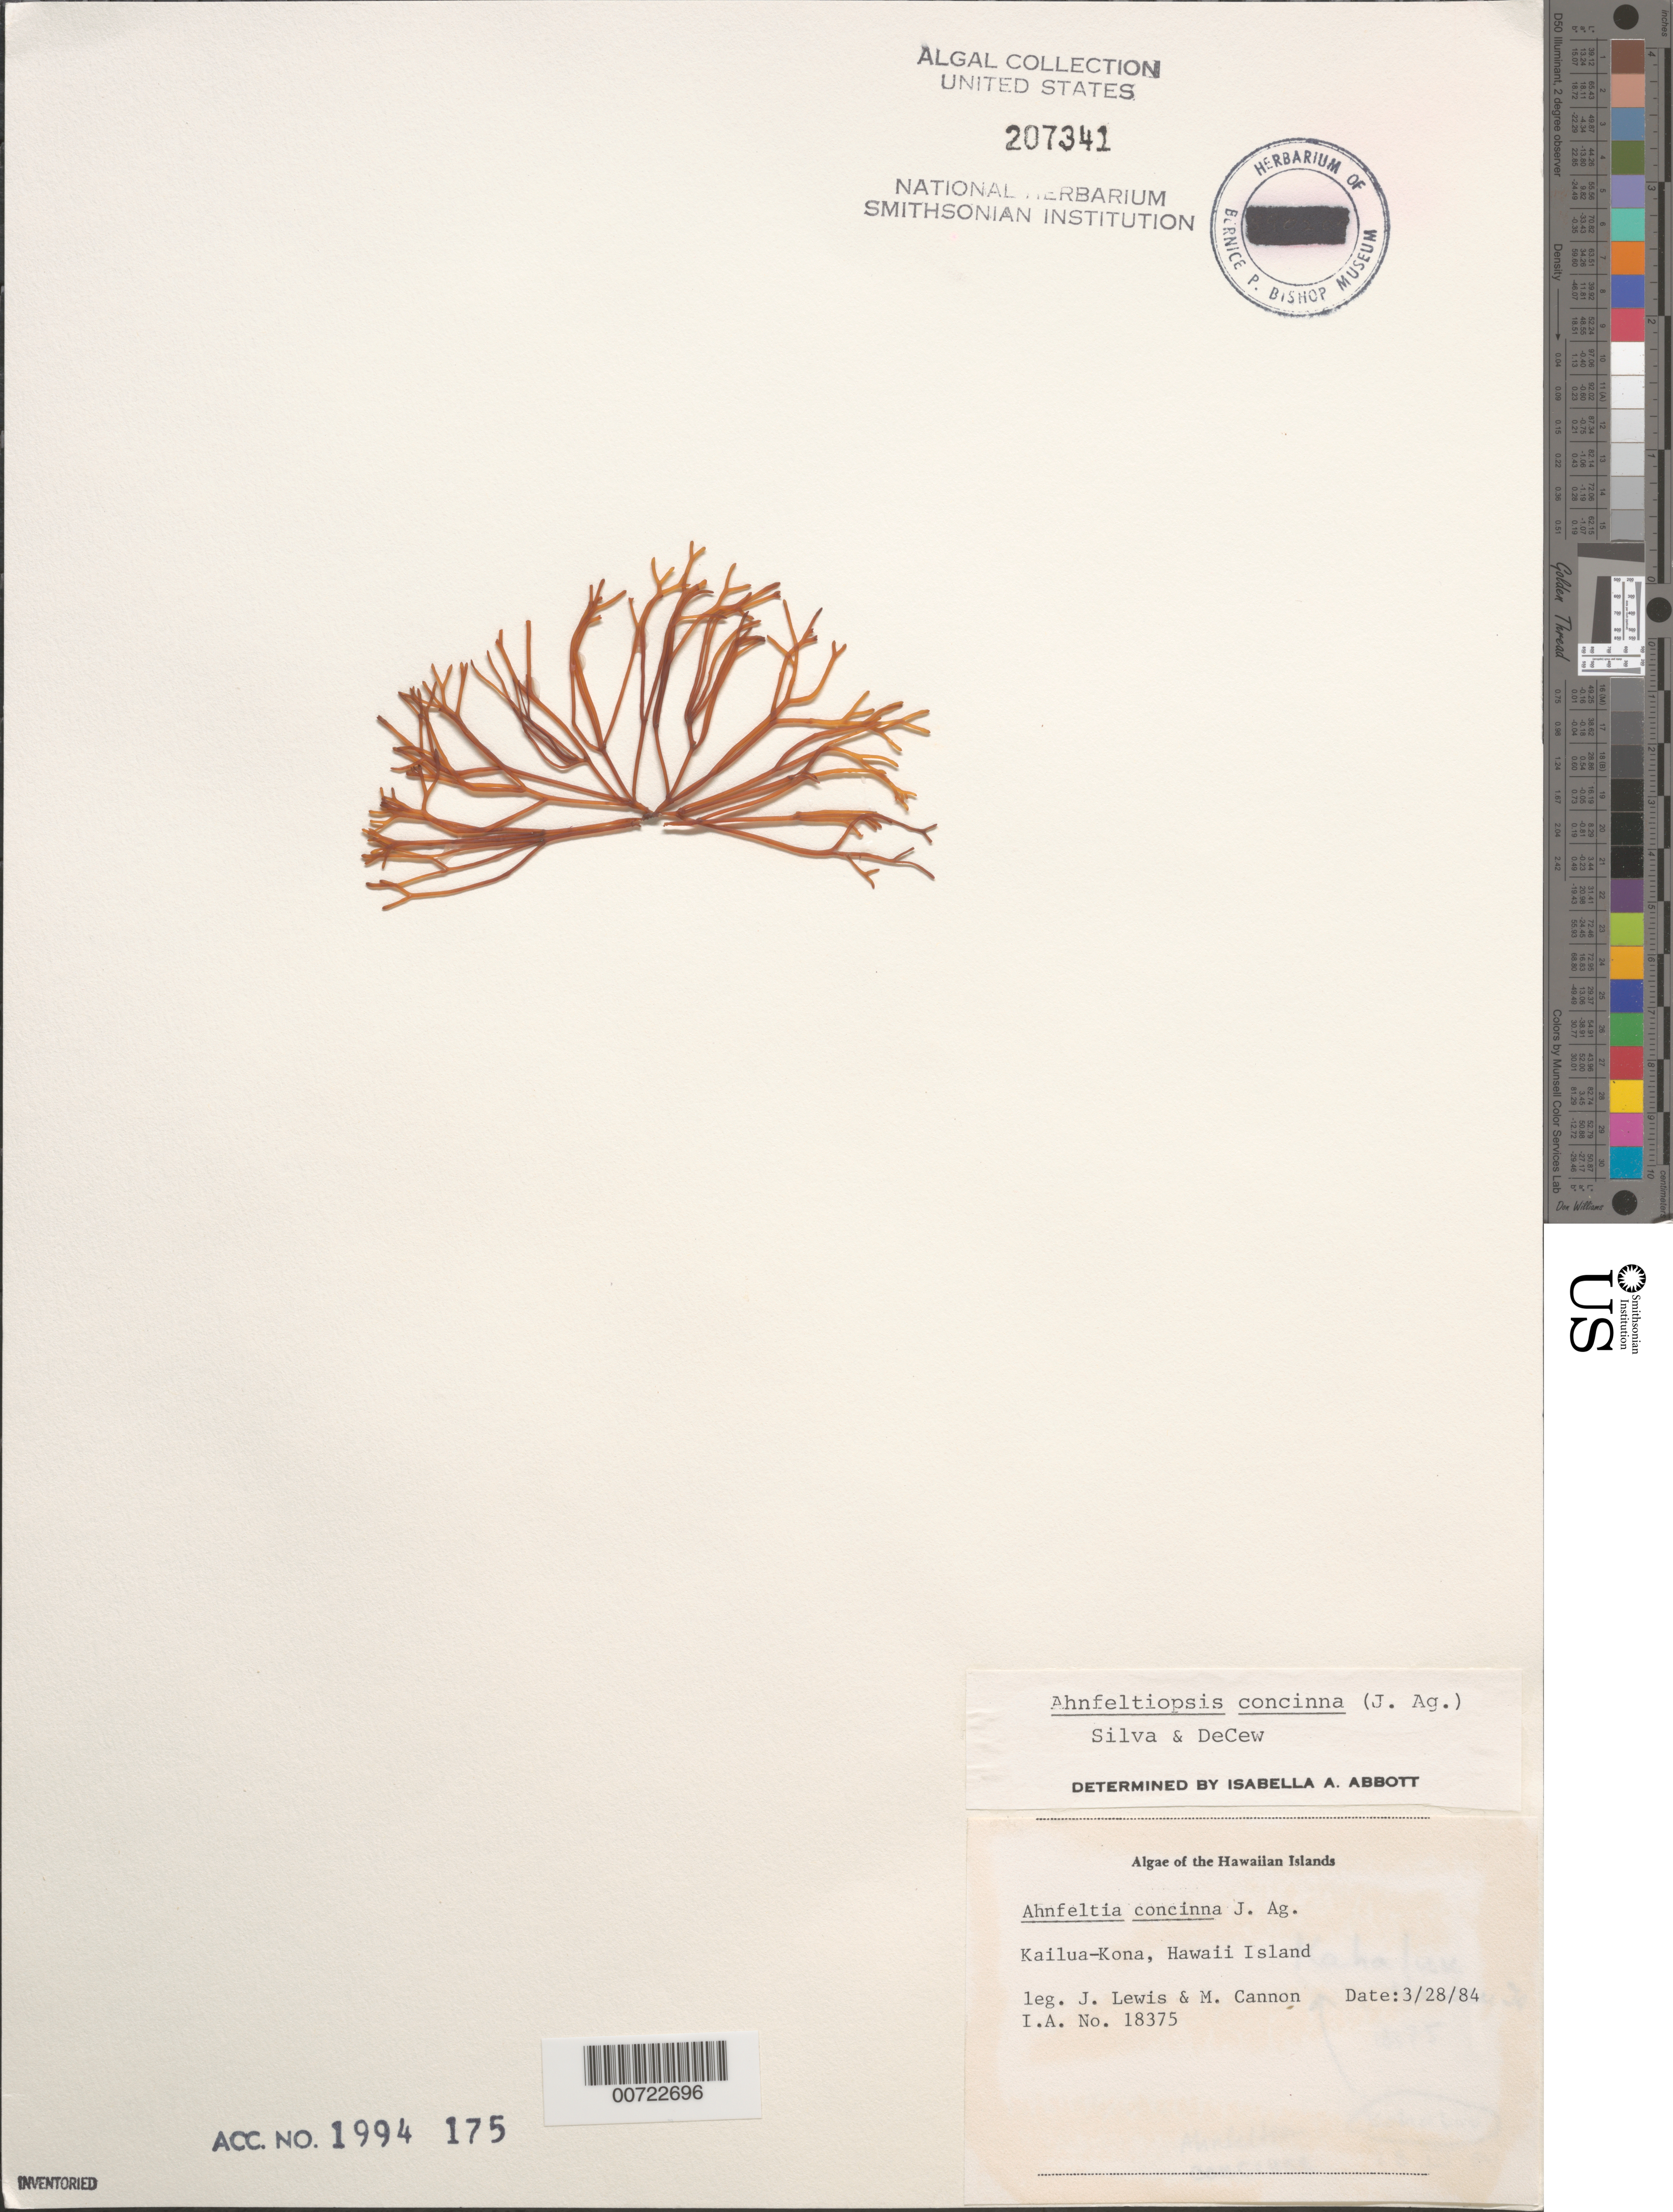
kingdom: Plantae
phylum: Rhodophyta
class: Florideophyceae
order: Gigartinales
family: Phyllophoraceae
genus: Gymnogongrus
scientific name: Gymnogongrus durvillei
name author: (Bory) M.S.Calderon & S.M. Boo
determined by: Algae name updating Project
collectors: J. Lewis & M. Cannon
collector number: IAA 18375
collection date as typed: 28 Mar 1984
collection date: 1984-03-28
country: United States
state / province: Hawaii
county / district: Hawaii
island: Hawaii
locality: Kailua-Kona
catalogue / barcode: US 207341